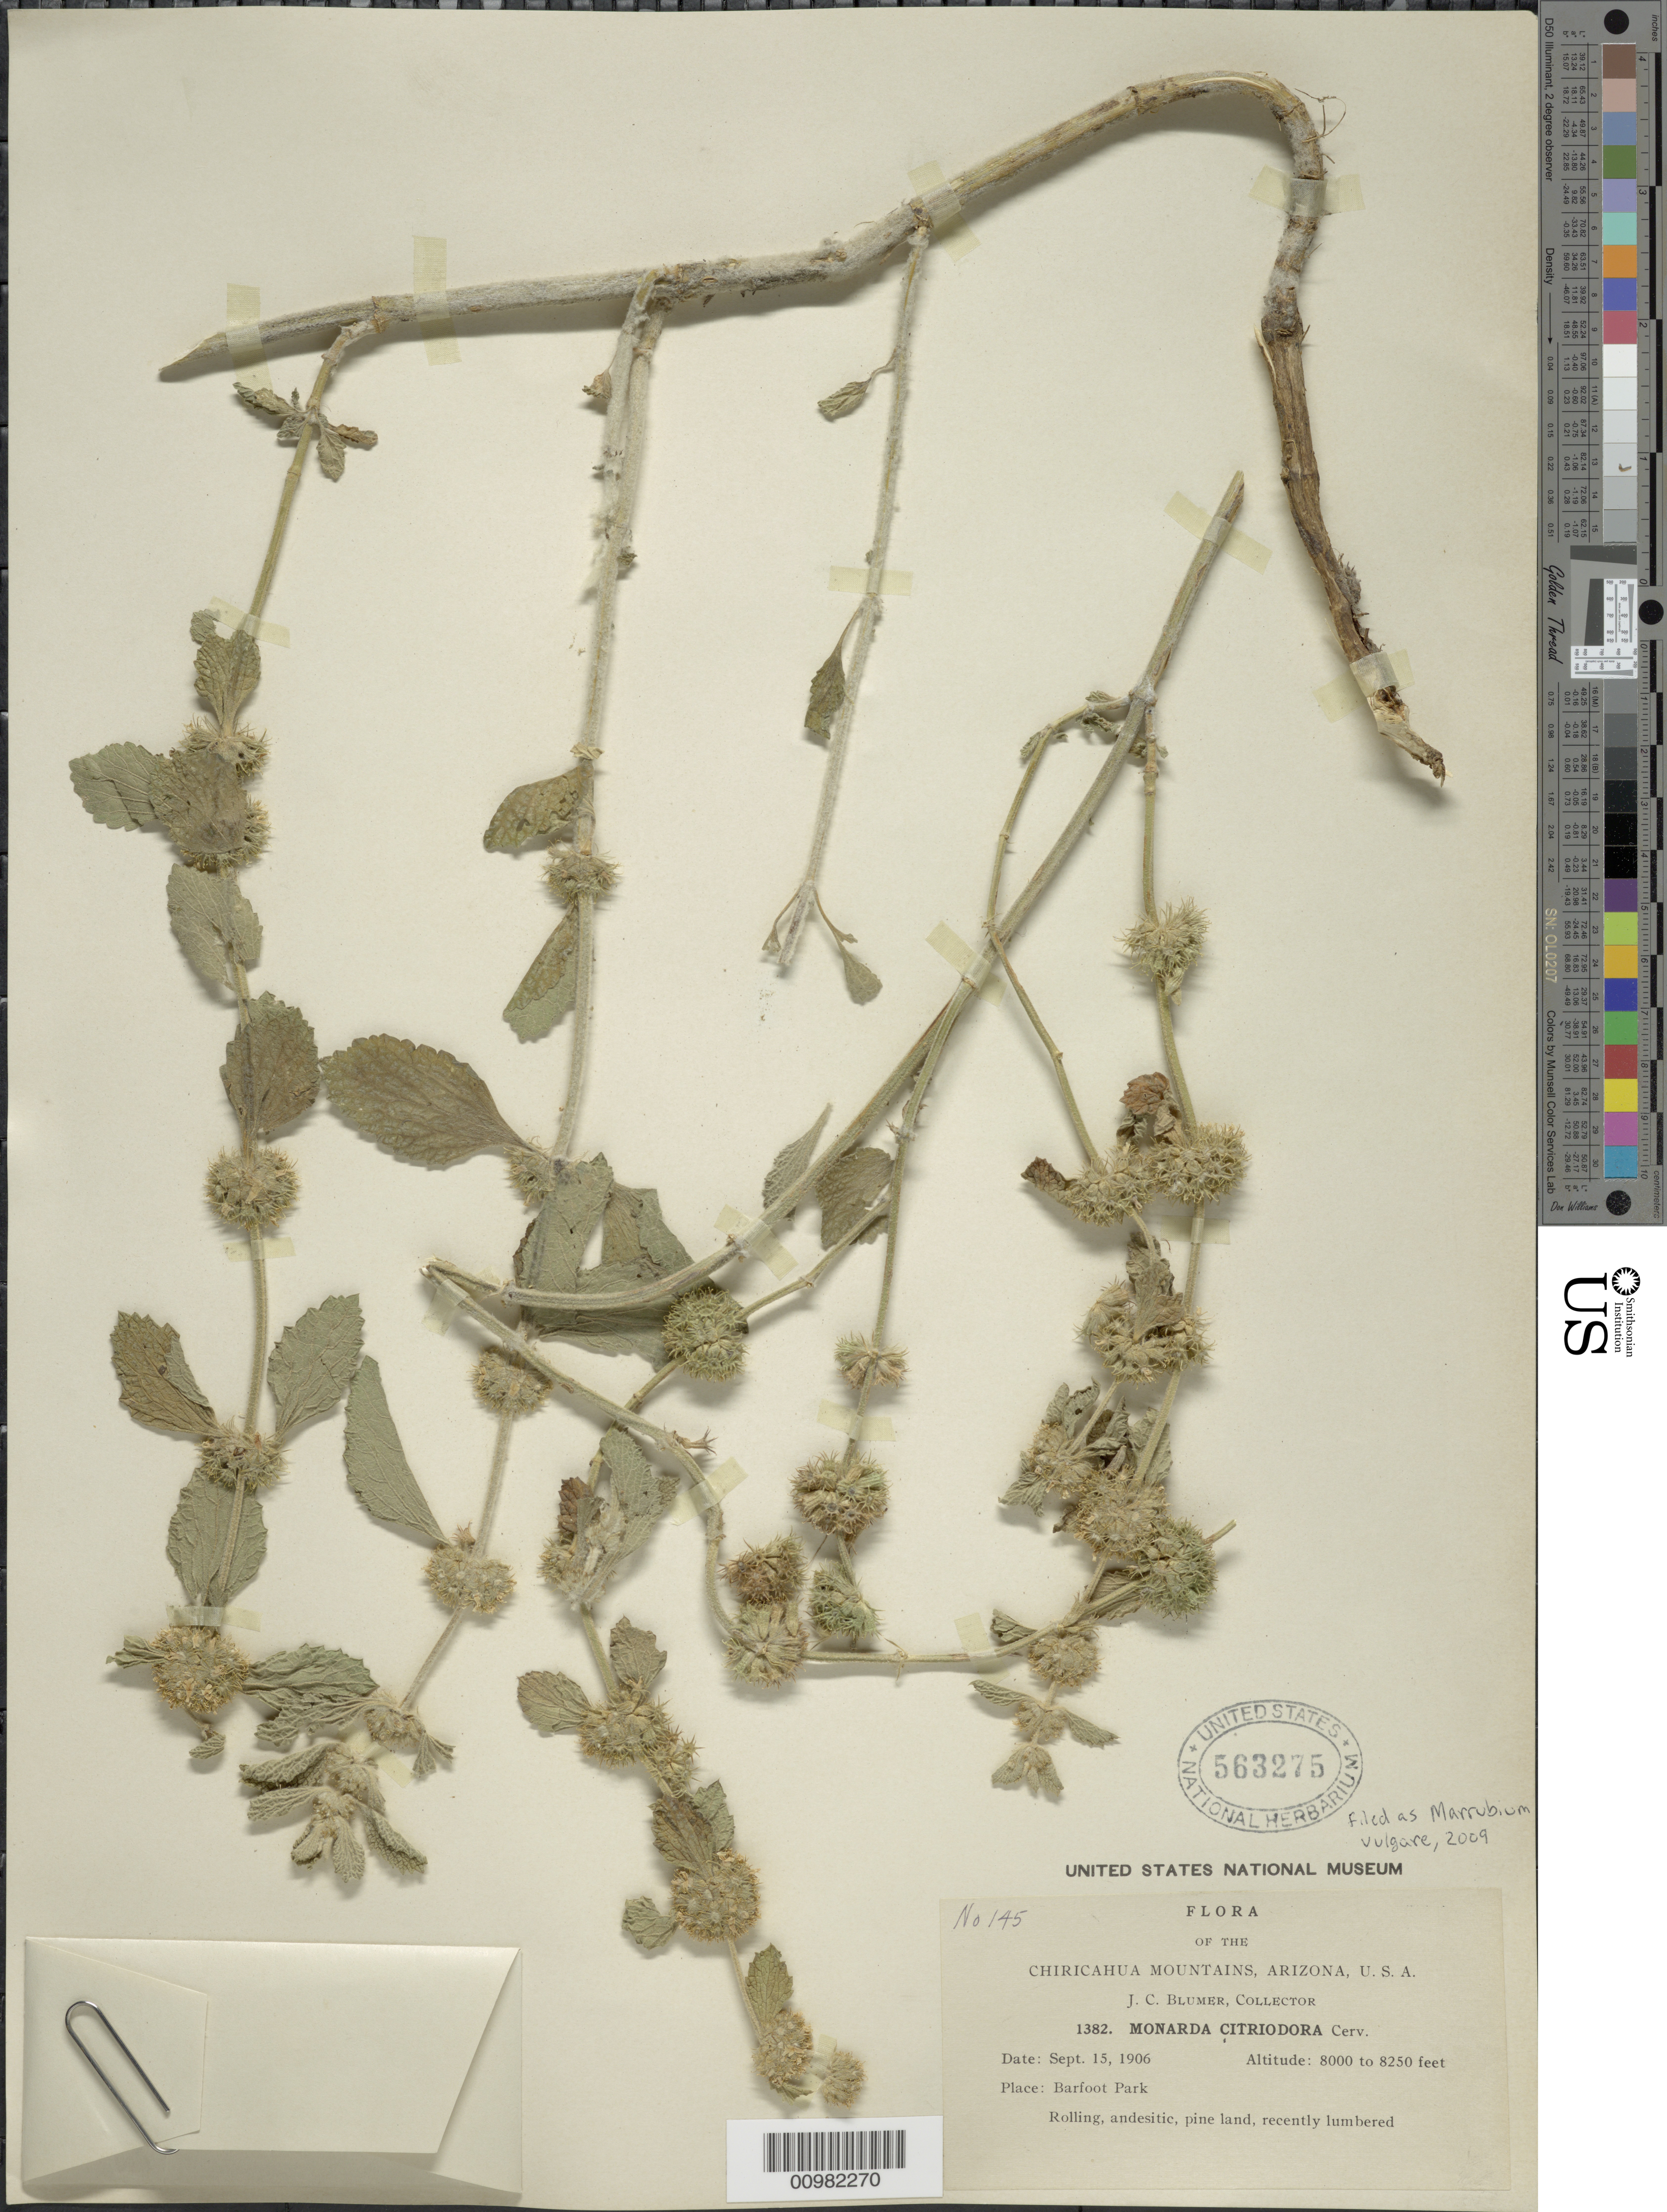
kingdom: Plantae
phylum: Tracheophyta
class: Magnoliopsida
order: Lamiales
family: Lamiaceae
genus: Marrubium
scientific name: Marrubium vulgare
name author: L.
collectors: J. C. Blumer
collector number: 1382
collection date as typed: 15 Sep 1906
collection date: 1906-09-15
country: United States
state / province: Arizona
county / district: Cochise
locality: Chiricahua Mts.; Barfoot Park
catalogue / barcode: US 563275